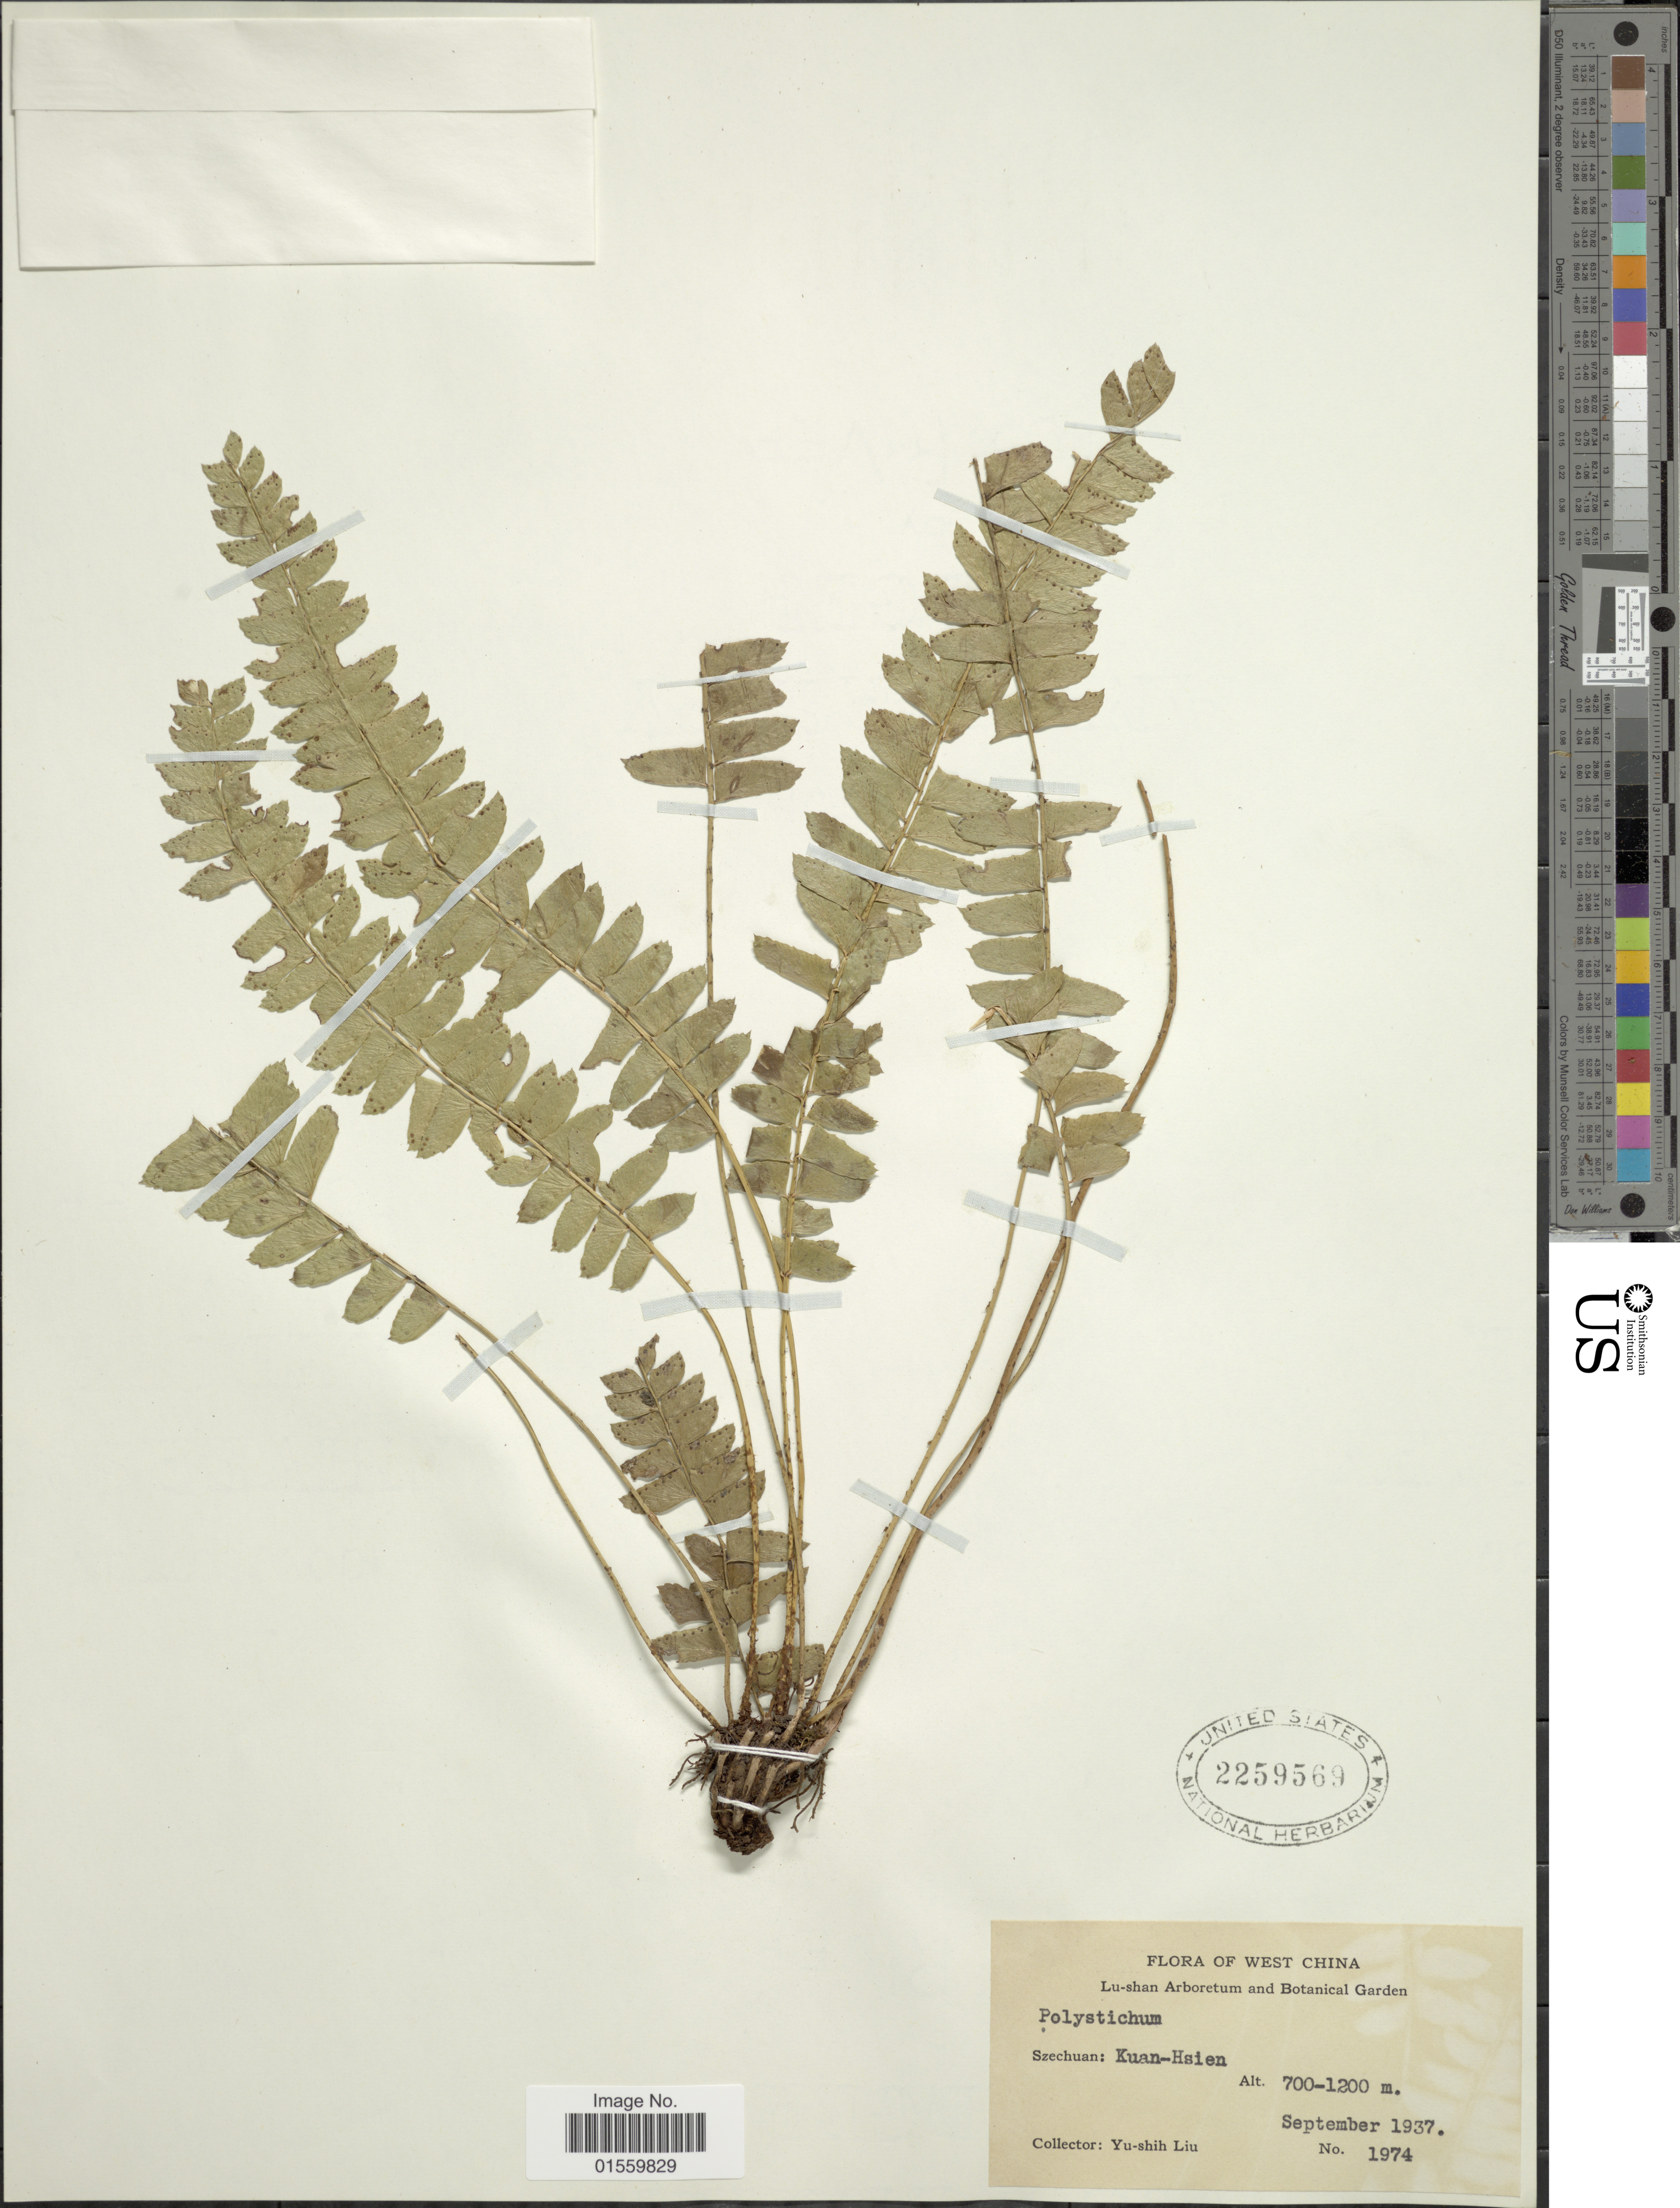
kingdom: Plantae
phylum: Tracheophyta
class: Polypodiopsida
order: Polypodiales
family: Dryopteridaceae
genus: Polystichum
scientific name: Polystichum sp.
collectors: Y.-S. Liu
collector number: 1974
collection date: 1937-09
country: China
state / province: Sichuan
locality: West China,Szechuan: Kuan-Hsien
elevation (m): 700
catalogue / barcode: US 2259569